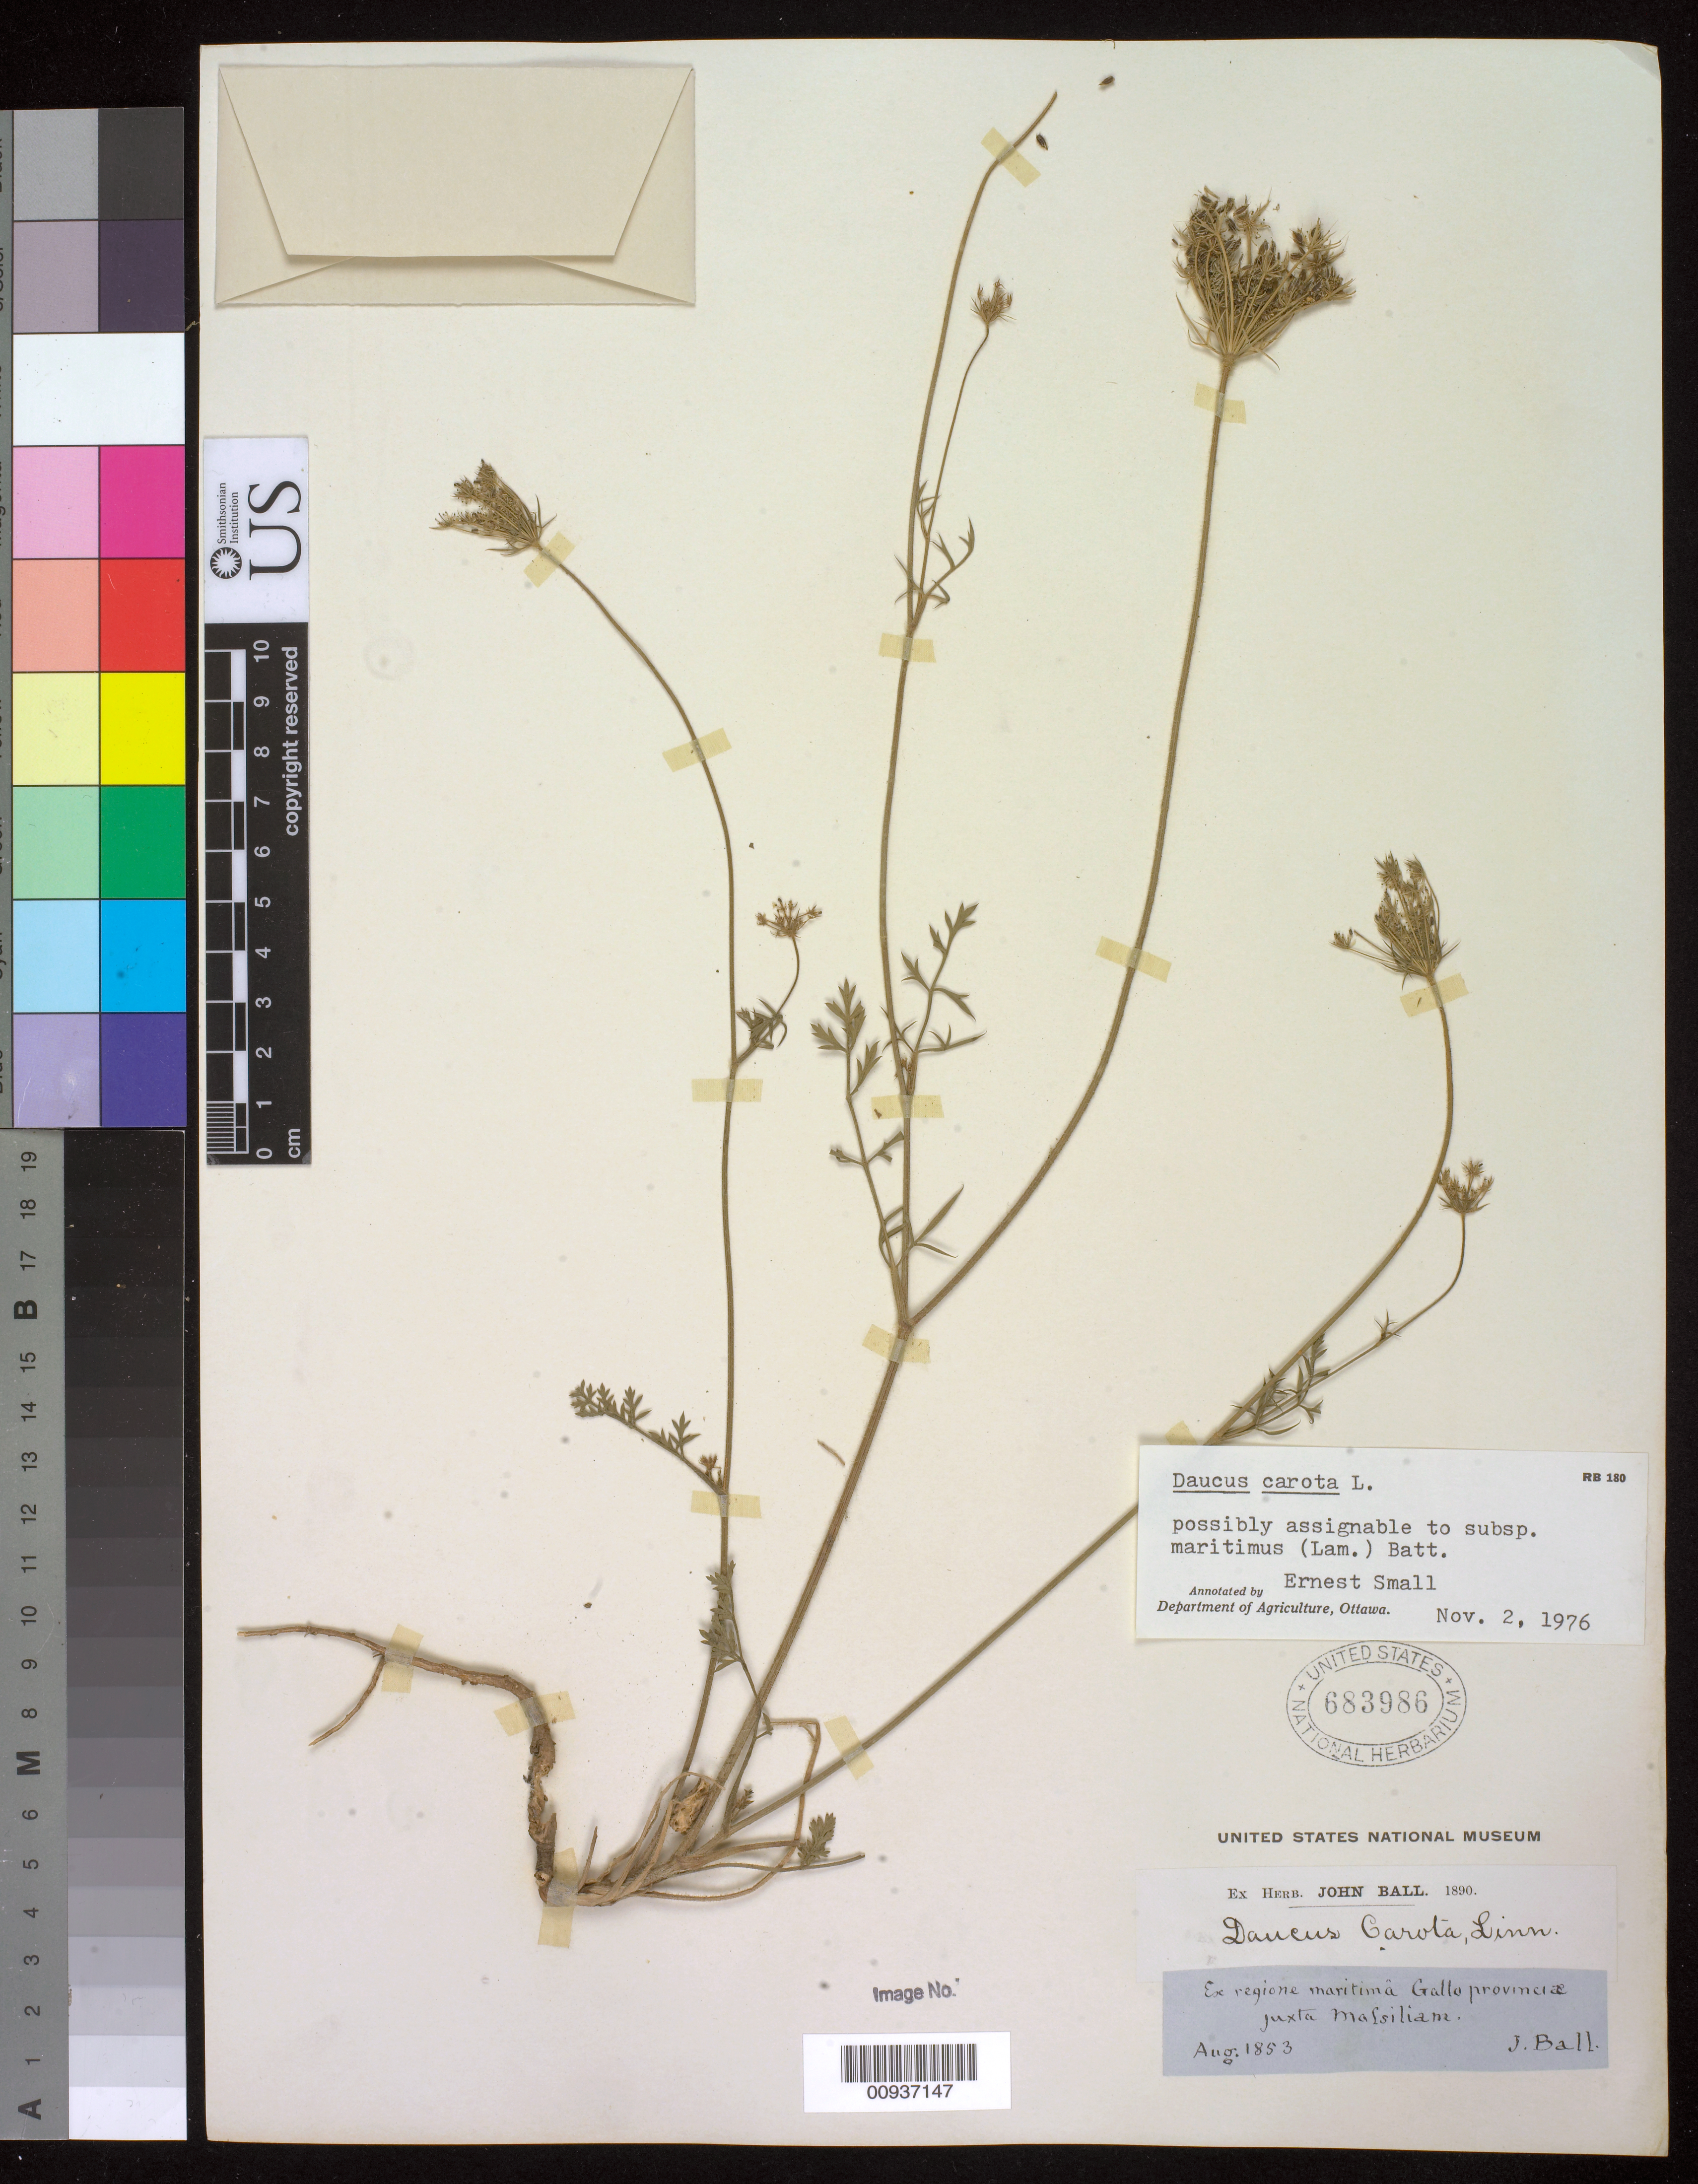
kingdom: Plantae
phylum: Tracheophyta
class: Magnoliopsida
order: Apiales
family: Apiaceae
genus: Daucus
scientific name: Daucus carota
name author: L.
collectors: J. Ball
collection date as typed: Aug 1853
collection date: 1853-08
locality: Ex regione maritima Gallo provinciae juxta Malsiliam.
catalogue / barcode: US 683986